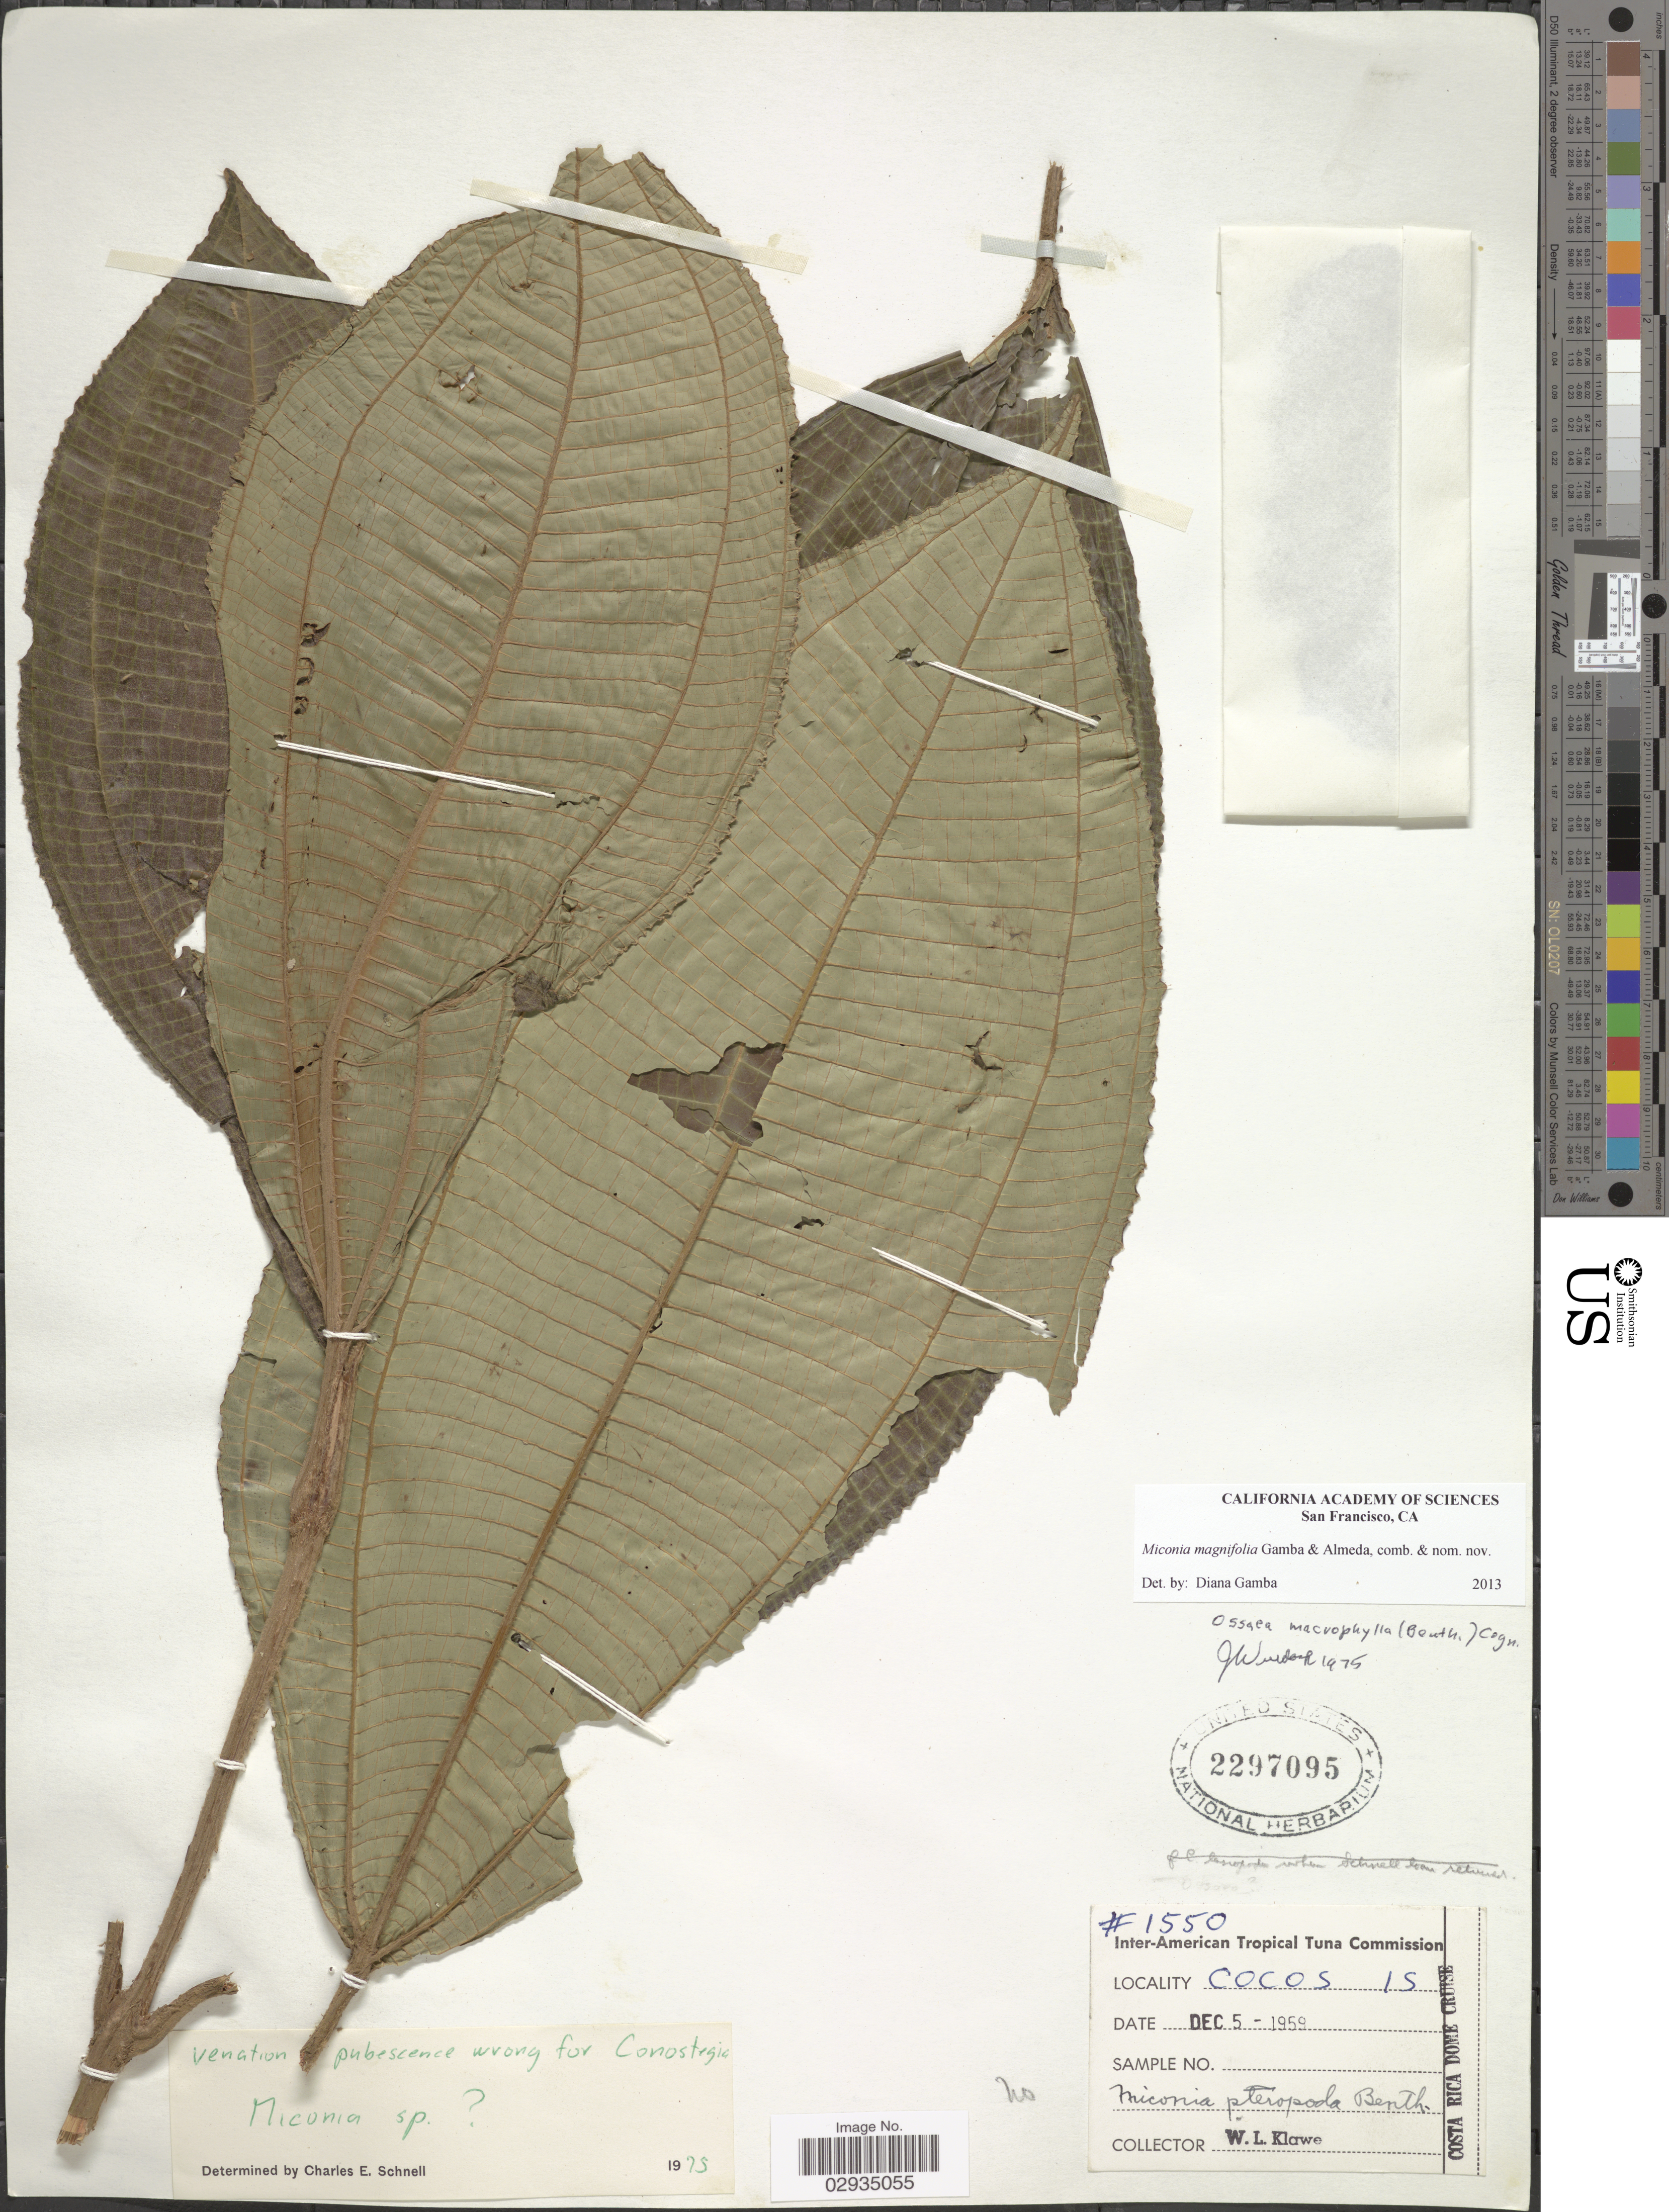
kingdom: Plantae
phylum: Tracheophyta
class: Magnoliopsida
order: Myrtales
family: Melastomataceae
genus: Miconia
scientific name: Miconia magnifolia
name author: Gamba & Almeda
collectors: W. Klawe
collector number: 1550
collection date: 1959-12-05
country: Costa Rica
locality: Cocos Is.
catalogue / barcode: US 2297095